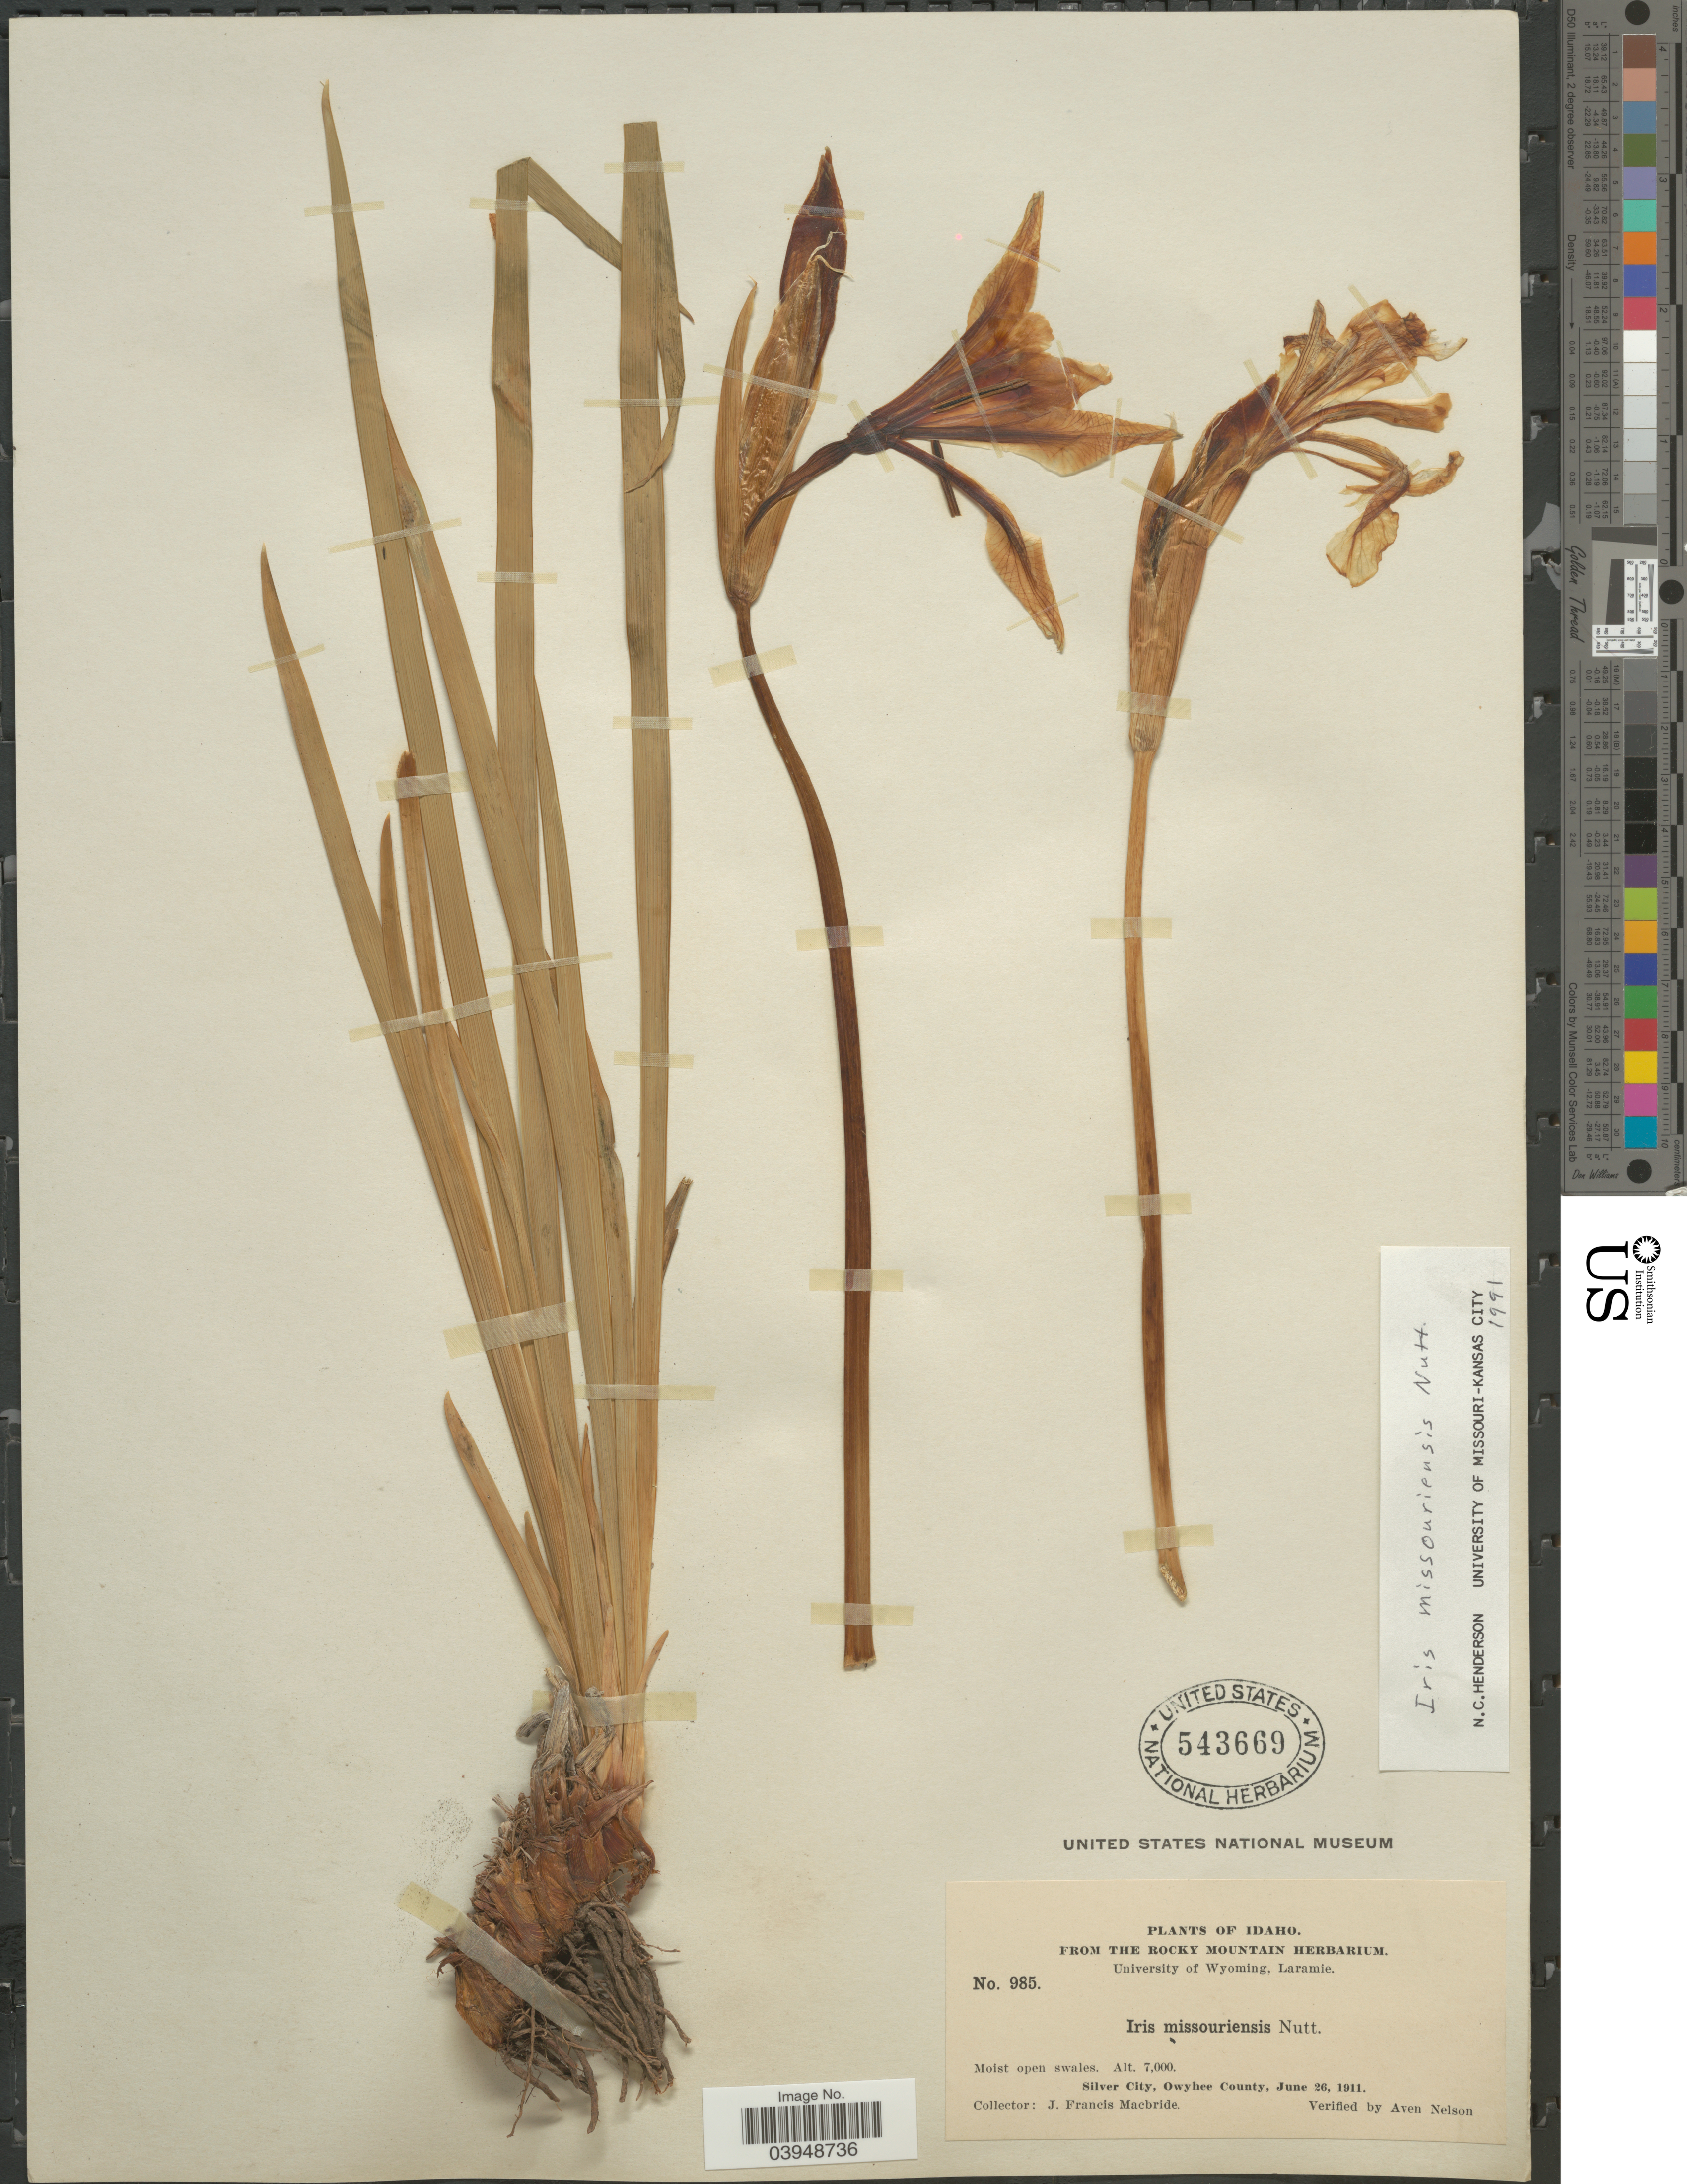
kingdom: Plantae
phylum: Tracheophyta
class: Liliopsida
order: Asparagales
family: Iridaceae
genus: Iris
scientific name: Iris missouriensis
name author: Nutt.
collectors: J. F. Macbride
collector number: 985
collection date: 1911-06-26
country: United States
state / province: Idaho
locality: Silver City, Owyhee County.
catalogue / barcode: US 543669